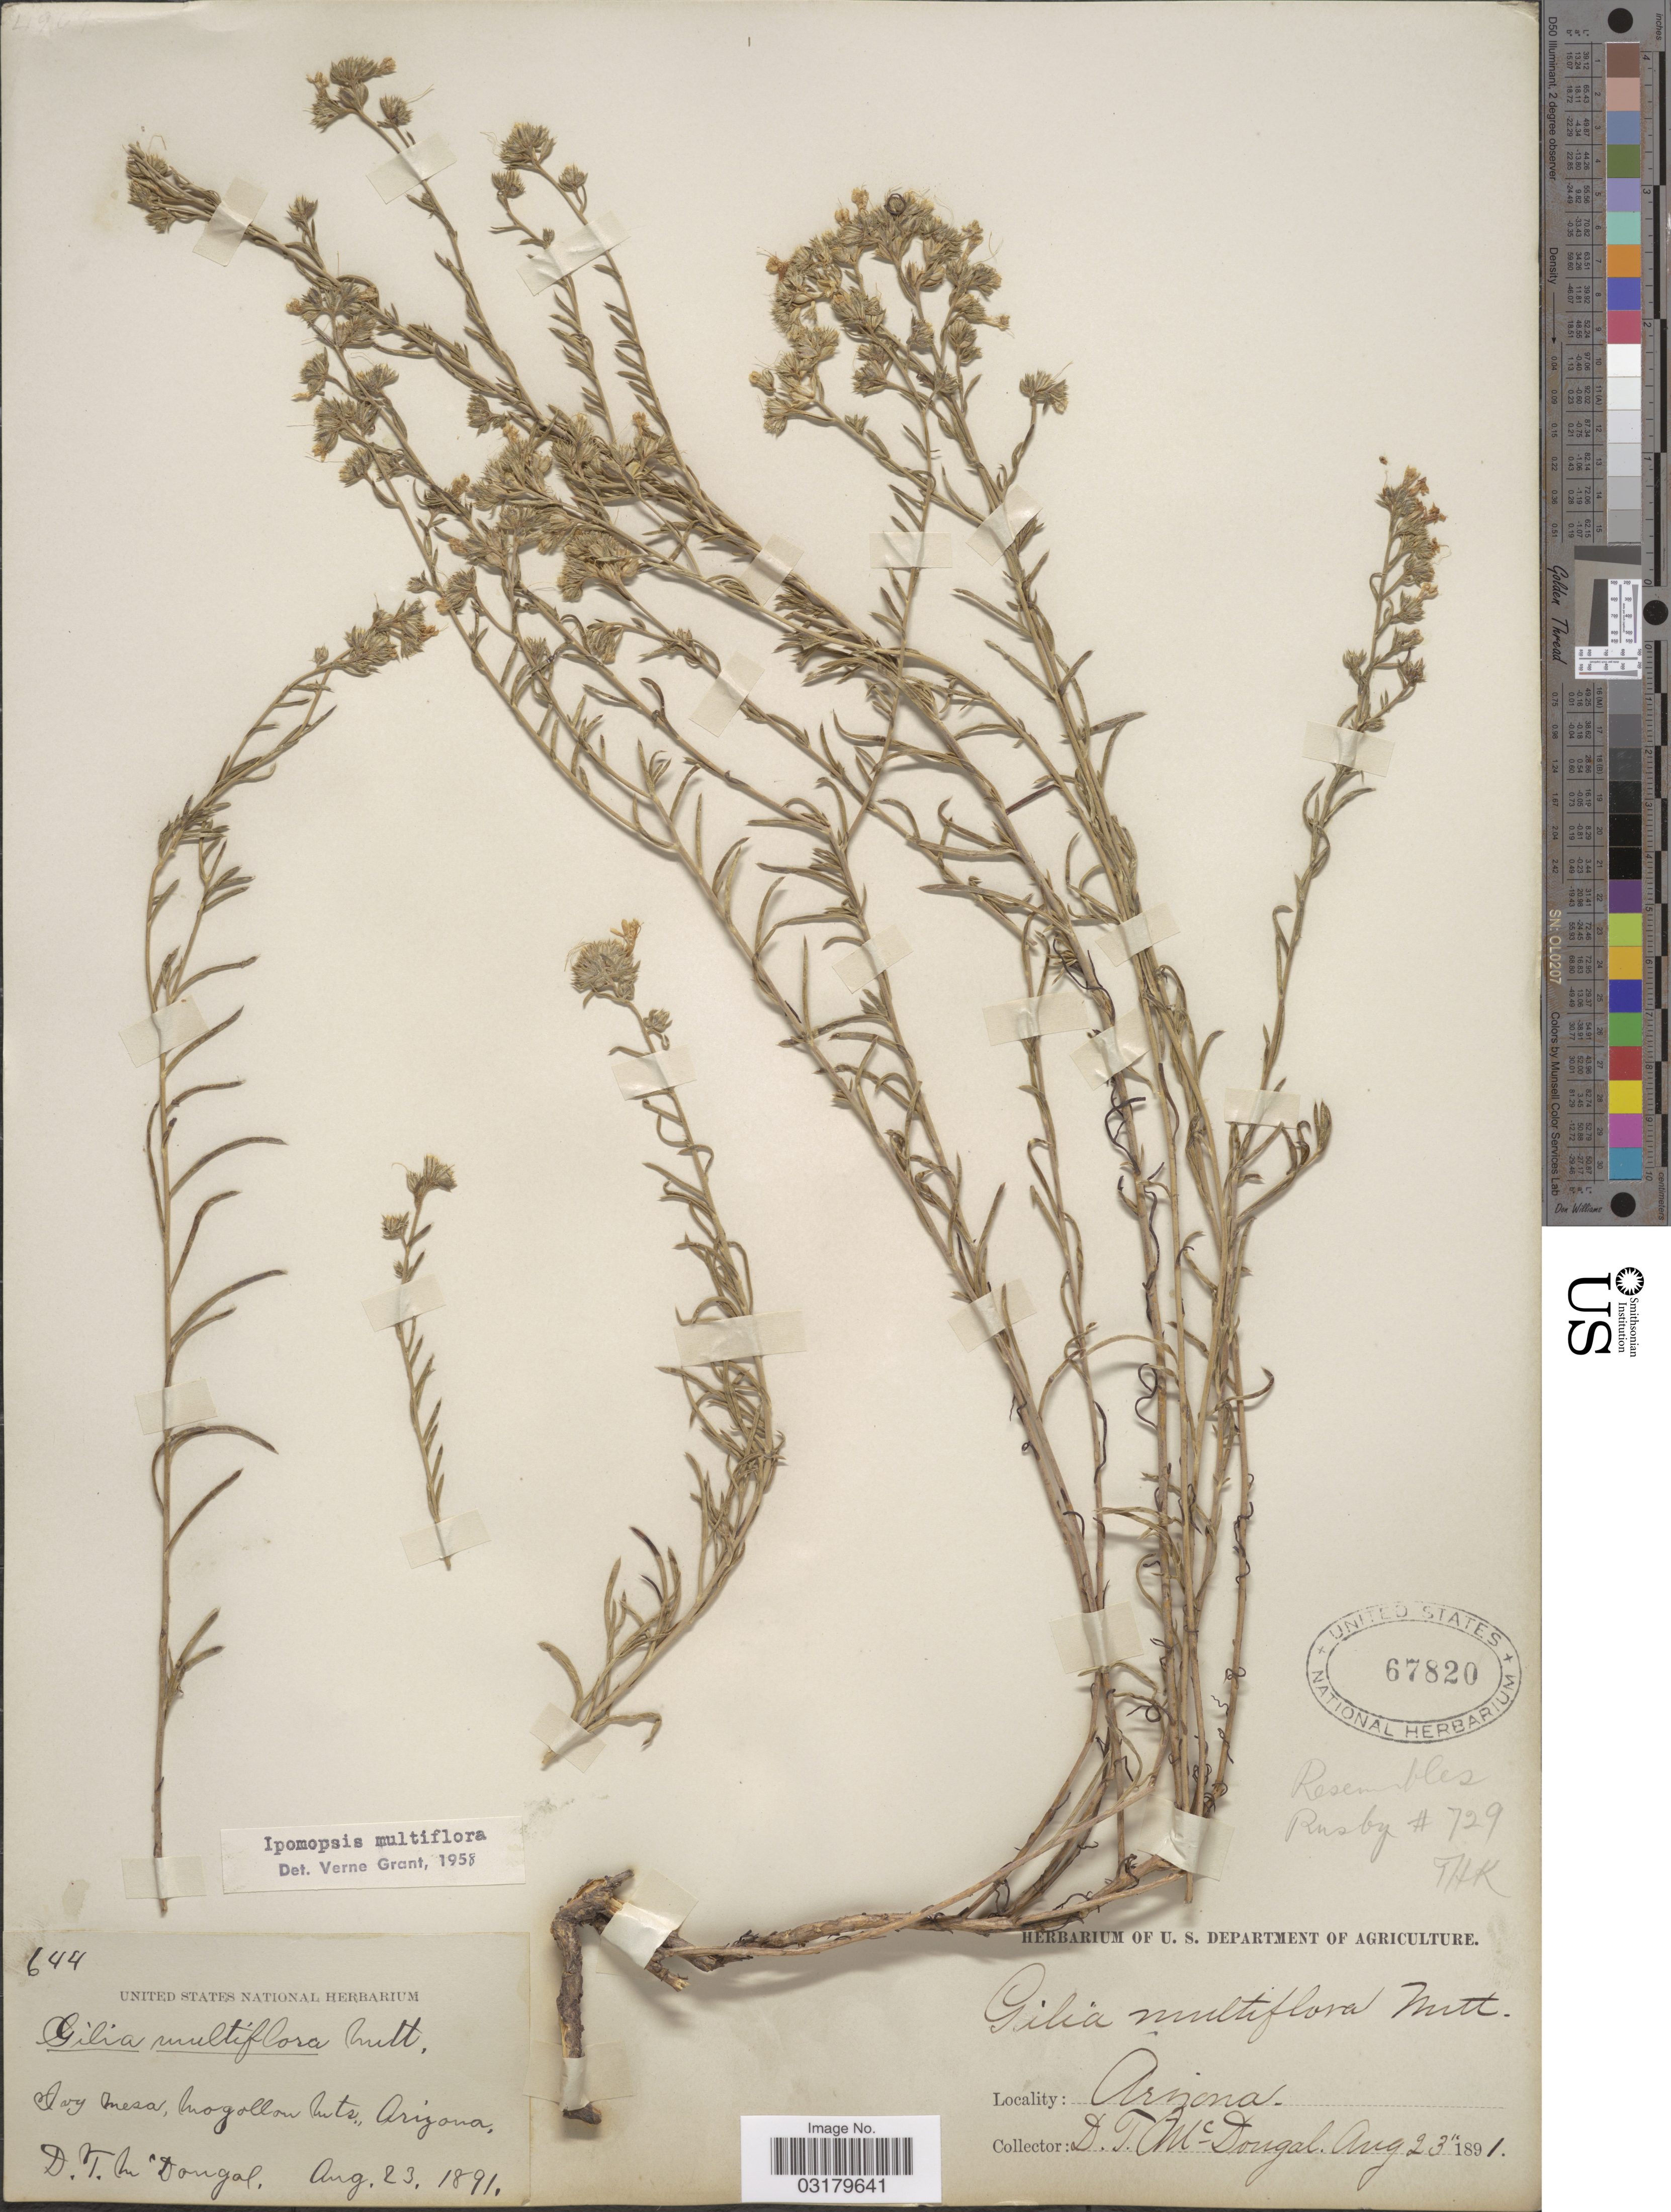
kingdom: Plantae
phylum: Tracheophyta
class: Magnoliopsida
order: Ericales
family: Polemoniaceae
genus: Ipomopsis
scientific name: Ipomopsis multiflora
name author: (Nutt.) V.E. Grant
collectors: D. McDougal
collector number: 644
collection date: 1891-08-23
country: United States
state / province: Arizona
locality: Ivy Mesa, Mogollon mts.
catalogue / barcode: US 67820